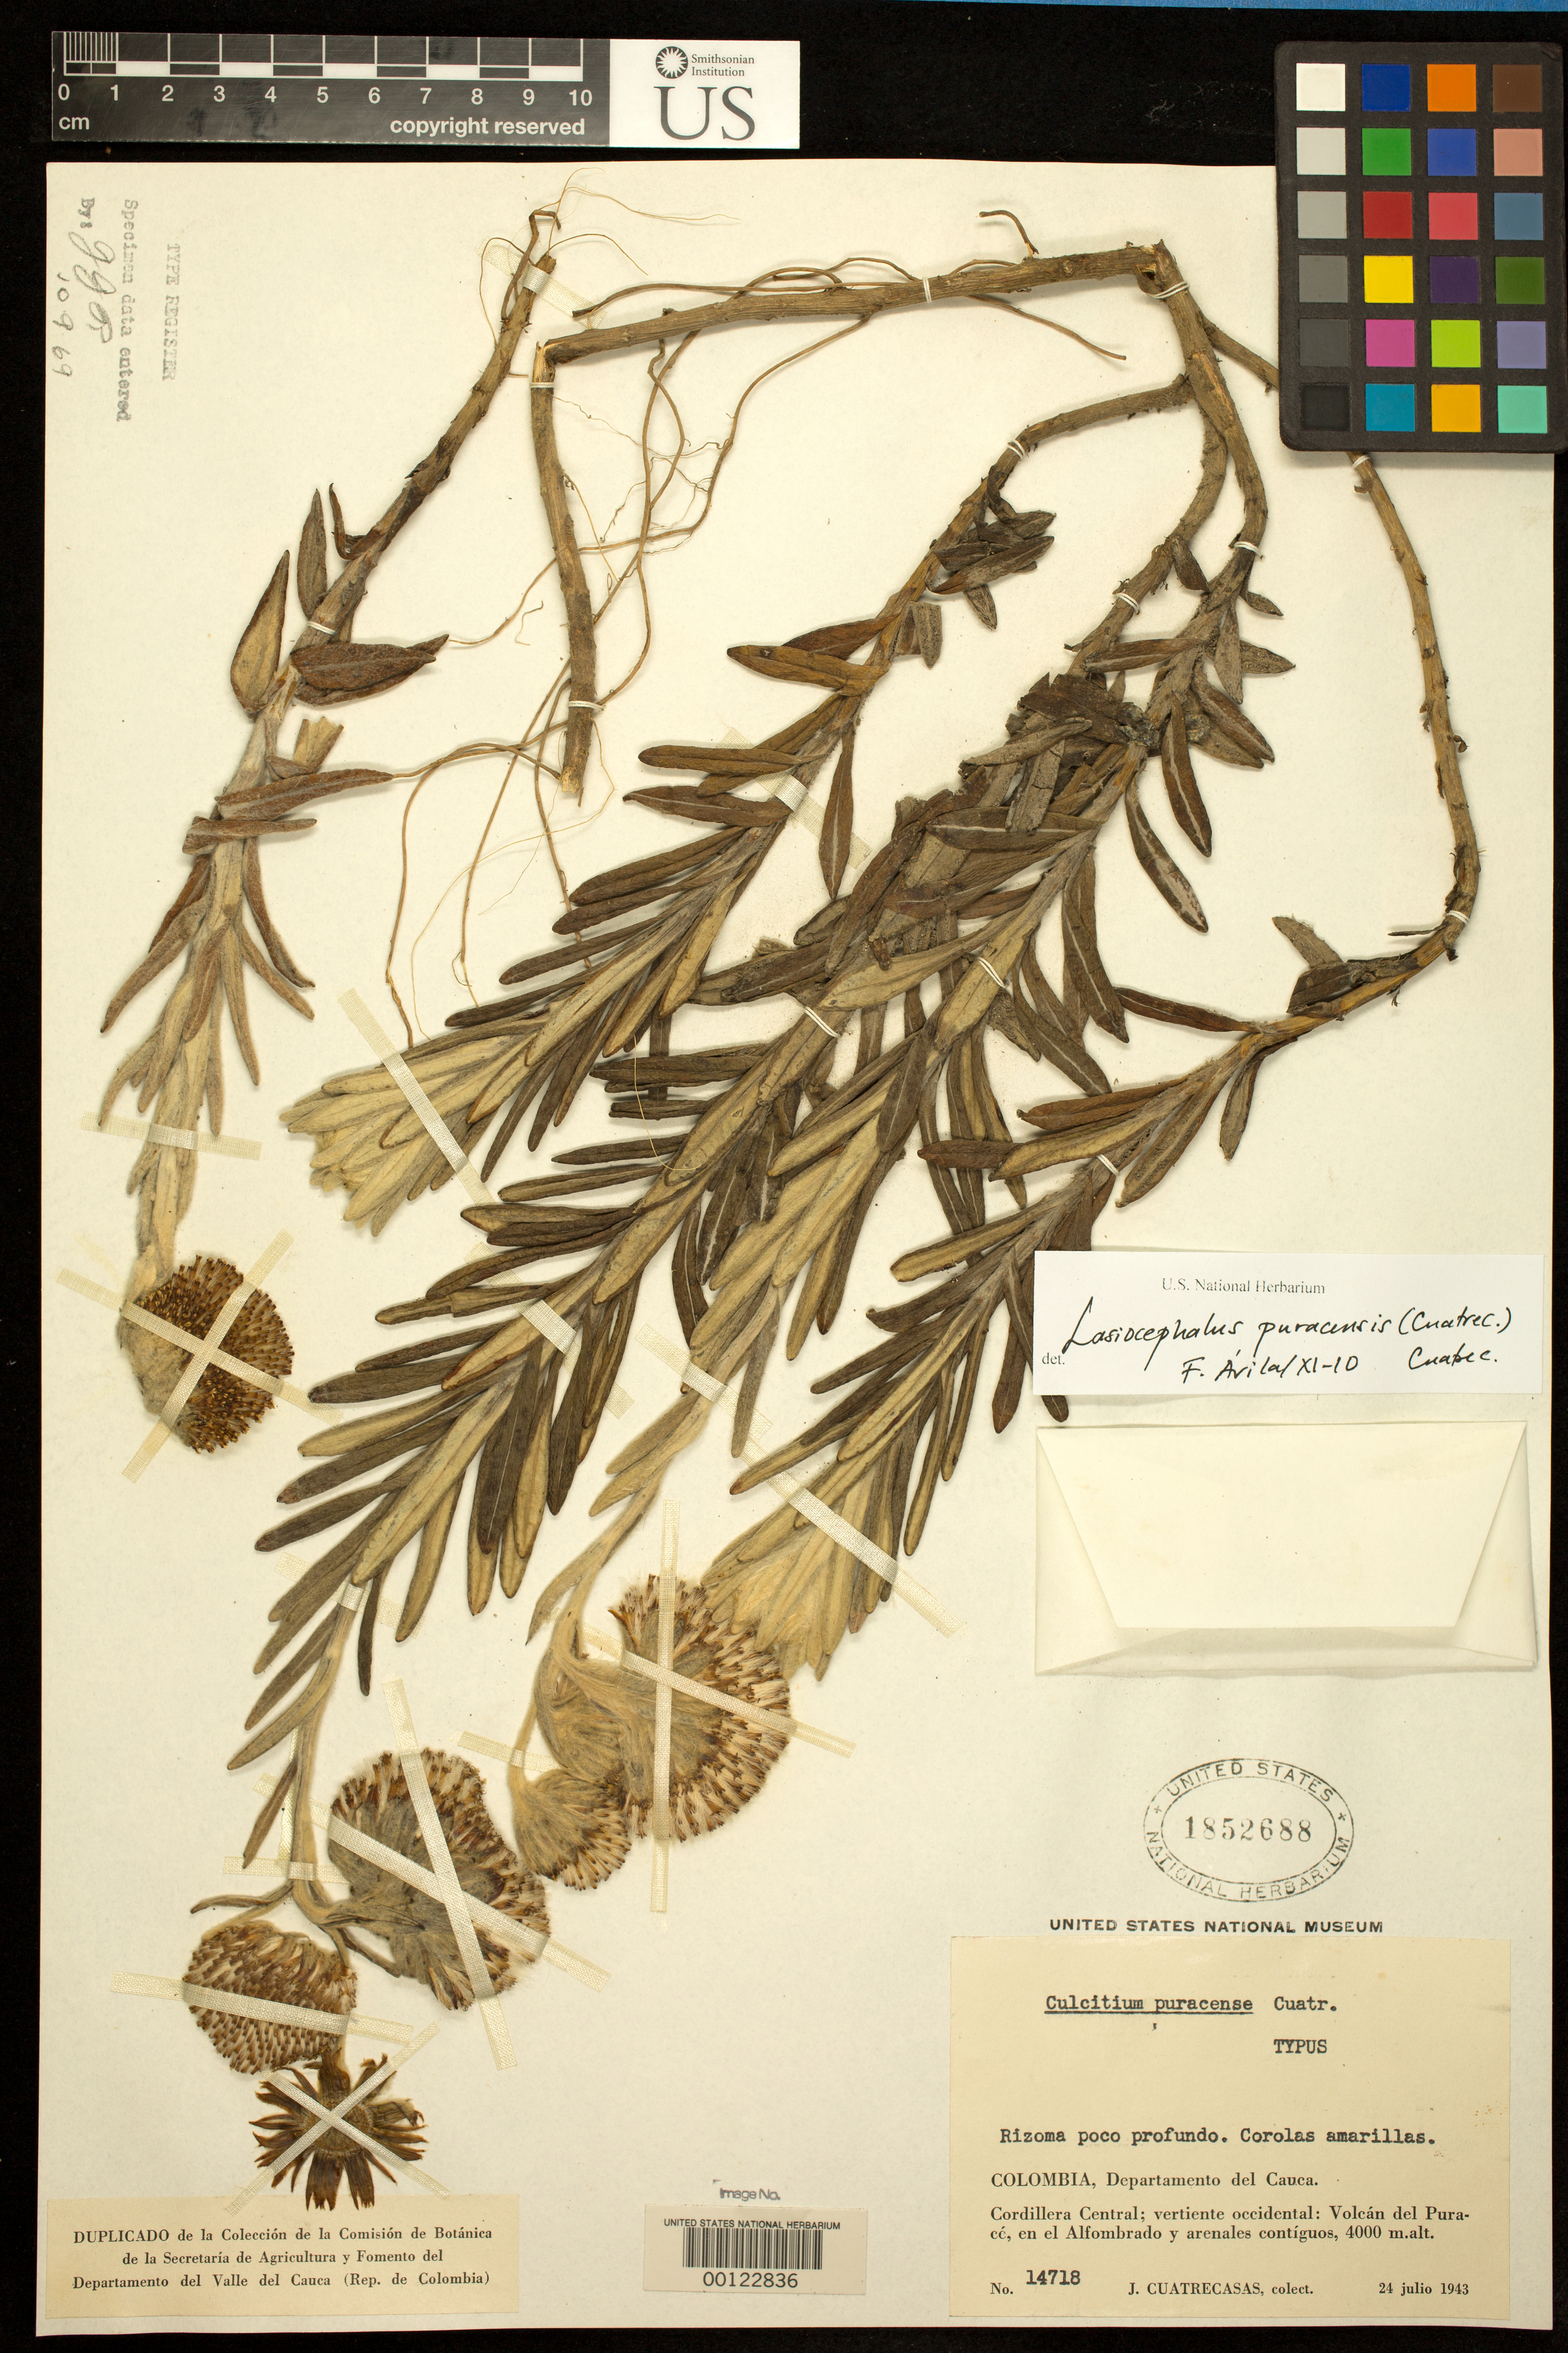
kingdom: Plantae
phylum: Tracheophyta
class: Magnoliopsida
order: Asterales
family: Asteraceae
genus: Culcitium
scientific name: Culcitium puracense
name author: Cuatrec.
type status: Isotype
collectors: J. Cuatrecasas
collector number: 14718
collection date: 1943-07-24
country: Colombia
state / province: Cauca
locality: Cordillera central; vertiente occidental: Volcán del Puracé, en el Alfombrado y arenales contiguos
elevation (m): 4000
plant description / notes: Labeled as "TYPUS", but presumably an isotype.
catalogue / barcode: US 1852688